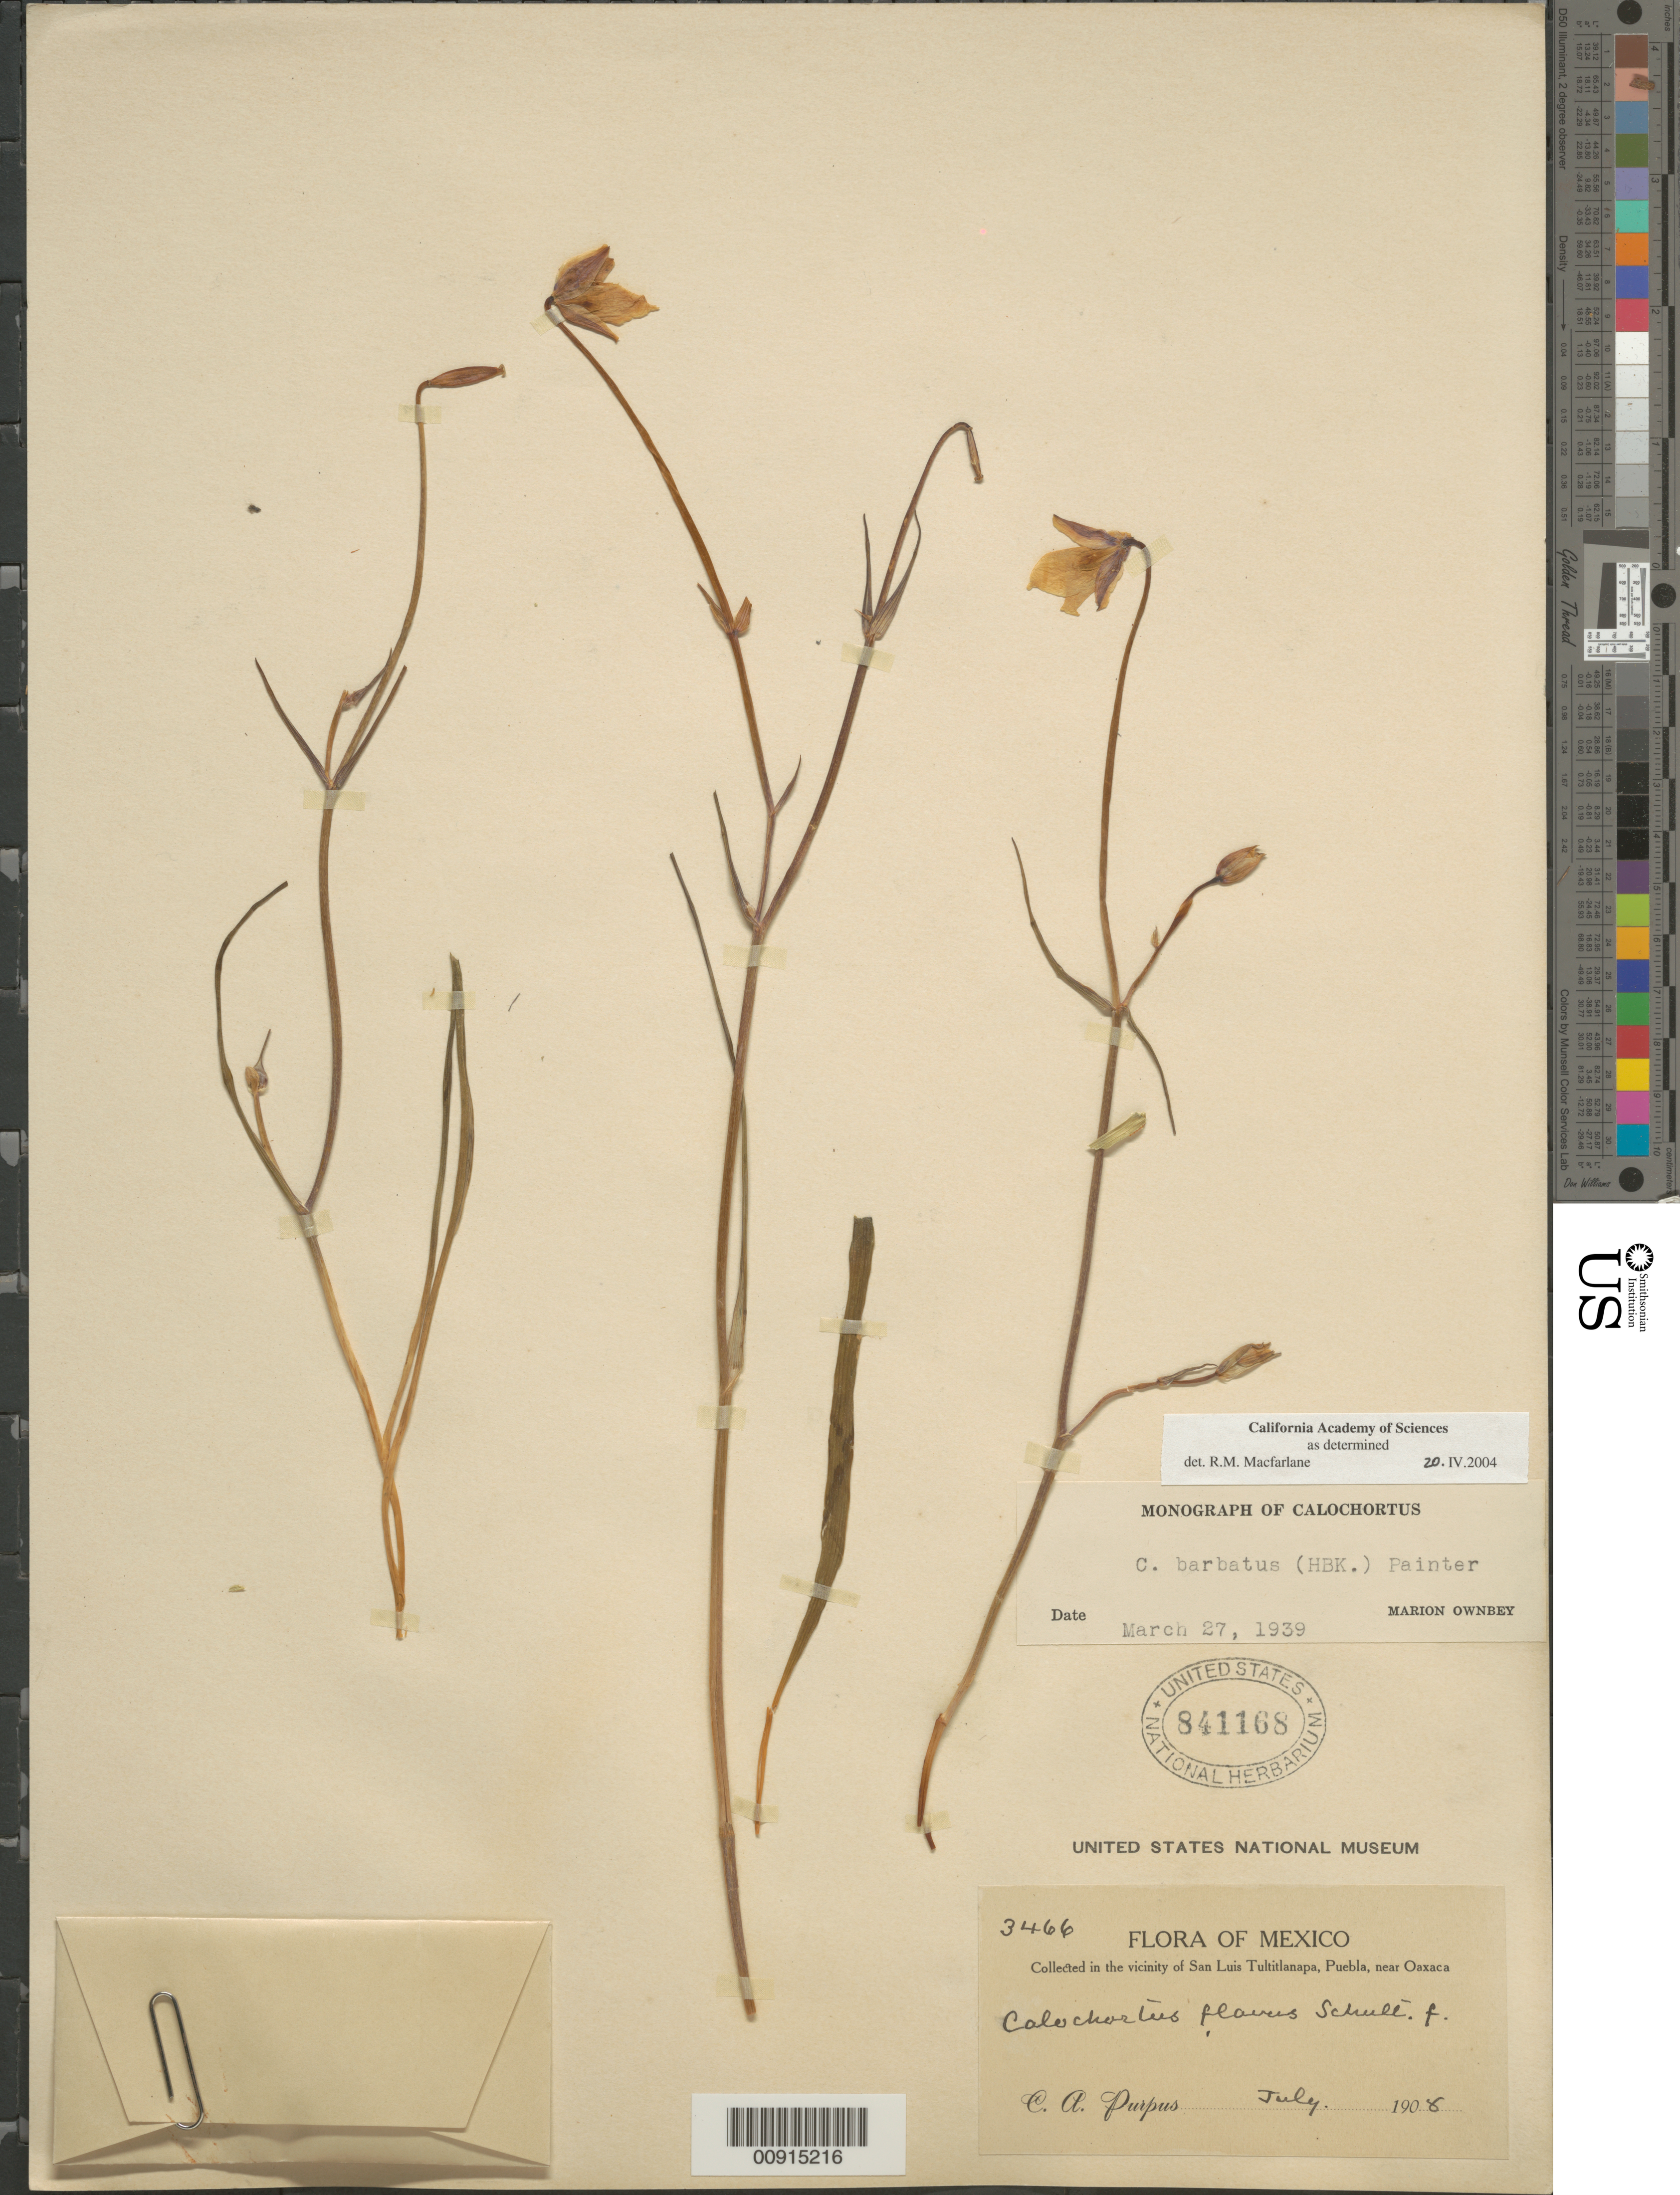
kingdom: Plantae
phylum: Tracheophyta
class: Liliopsida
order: Liliales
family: Liliaceae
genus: Calochortus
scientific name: Calochortus barbatus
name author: (Kunth) J.H. Painter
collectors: C. A. Purpus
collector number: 3466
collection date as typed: Jul 1908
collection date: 1908-07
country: Mexico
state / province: Puebla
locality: In the vicinity of San Luis Tultitlanapa, Puebla, near Oaxaca.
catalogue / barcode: US 841168